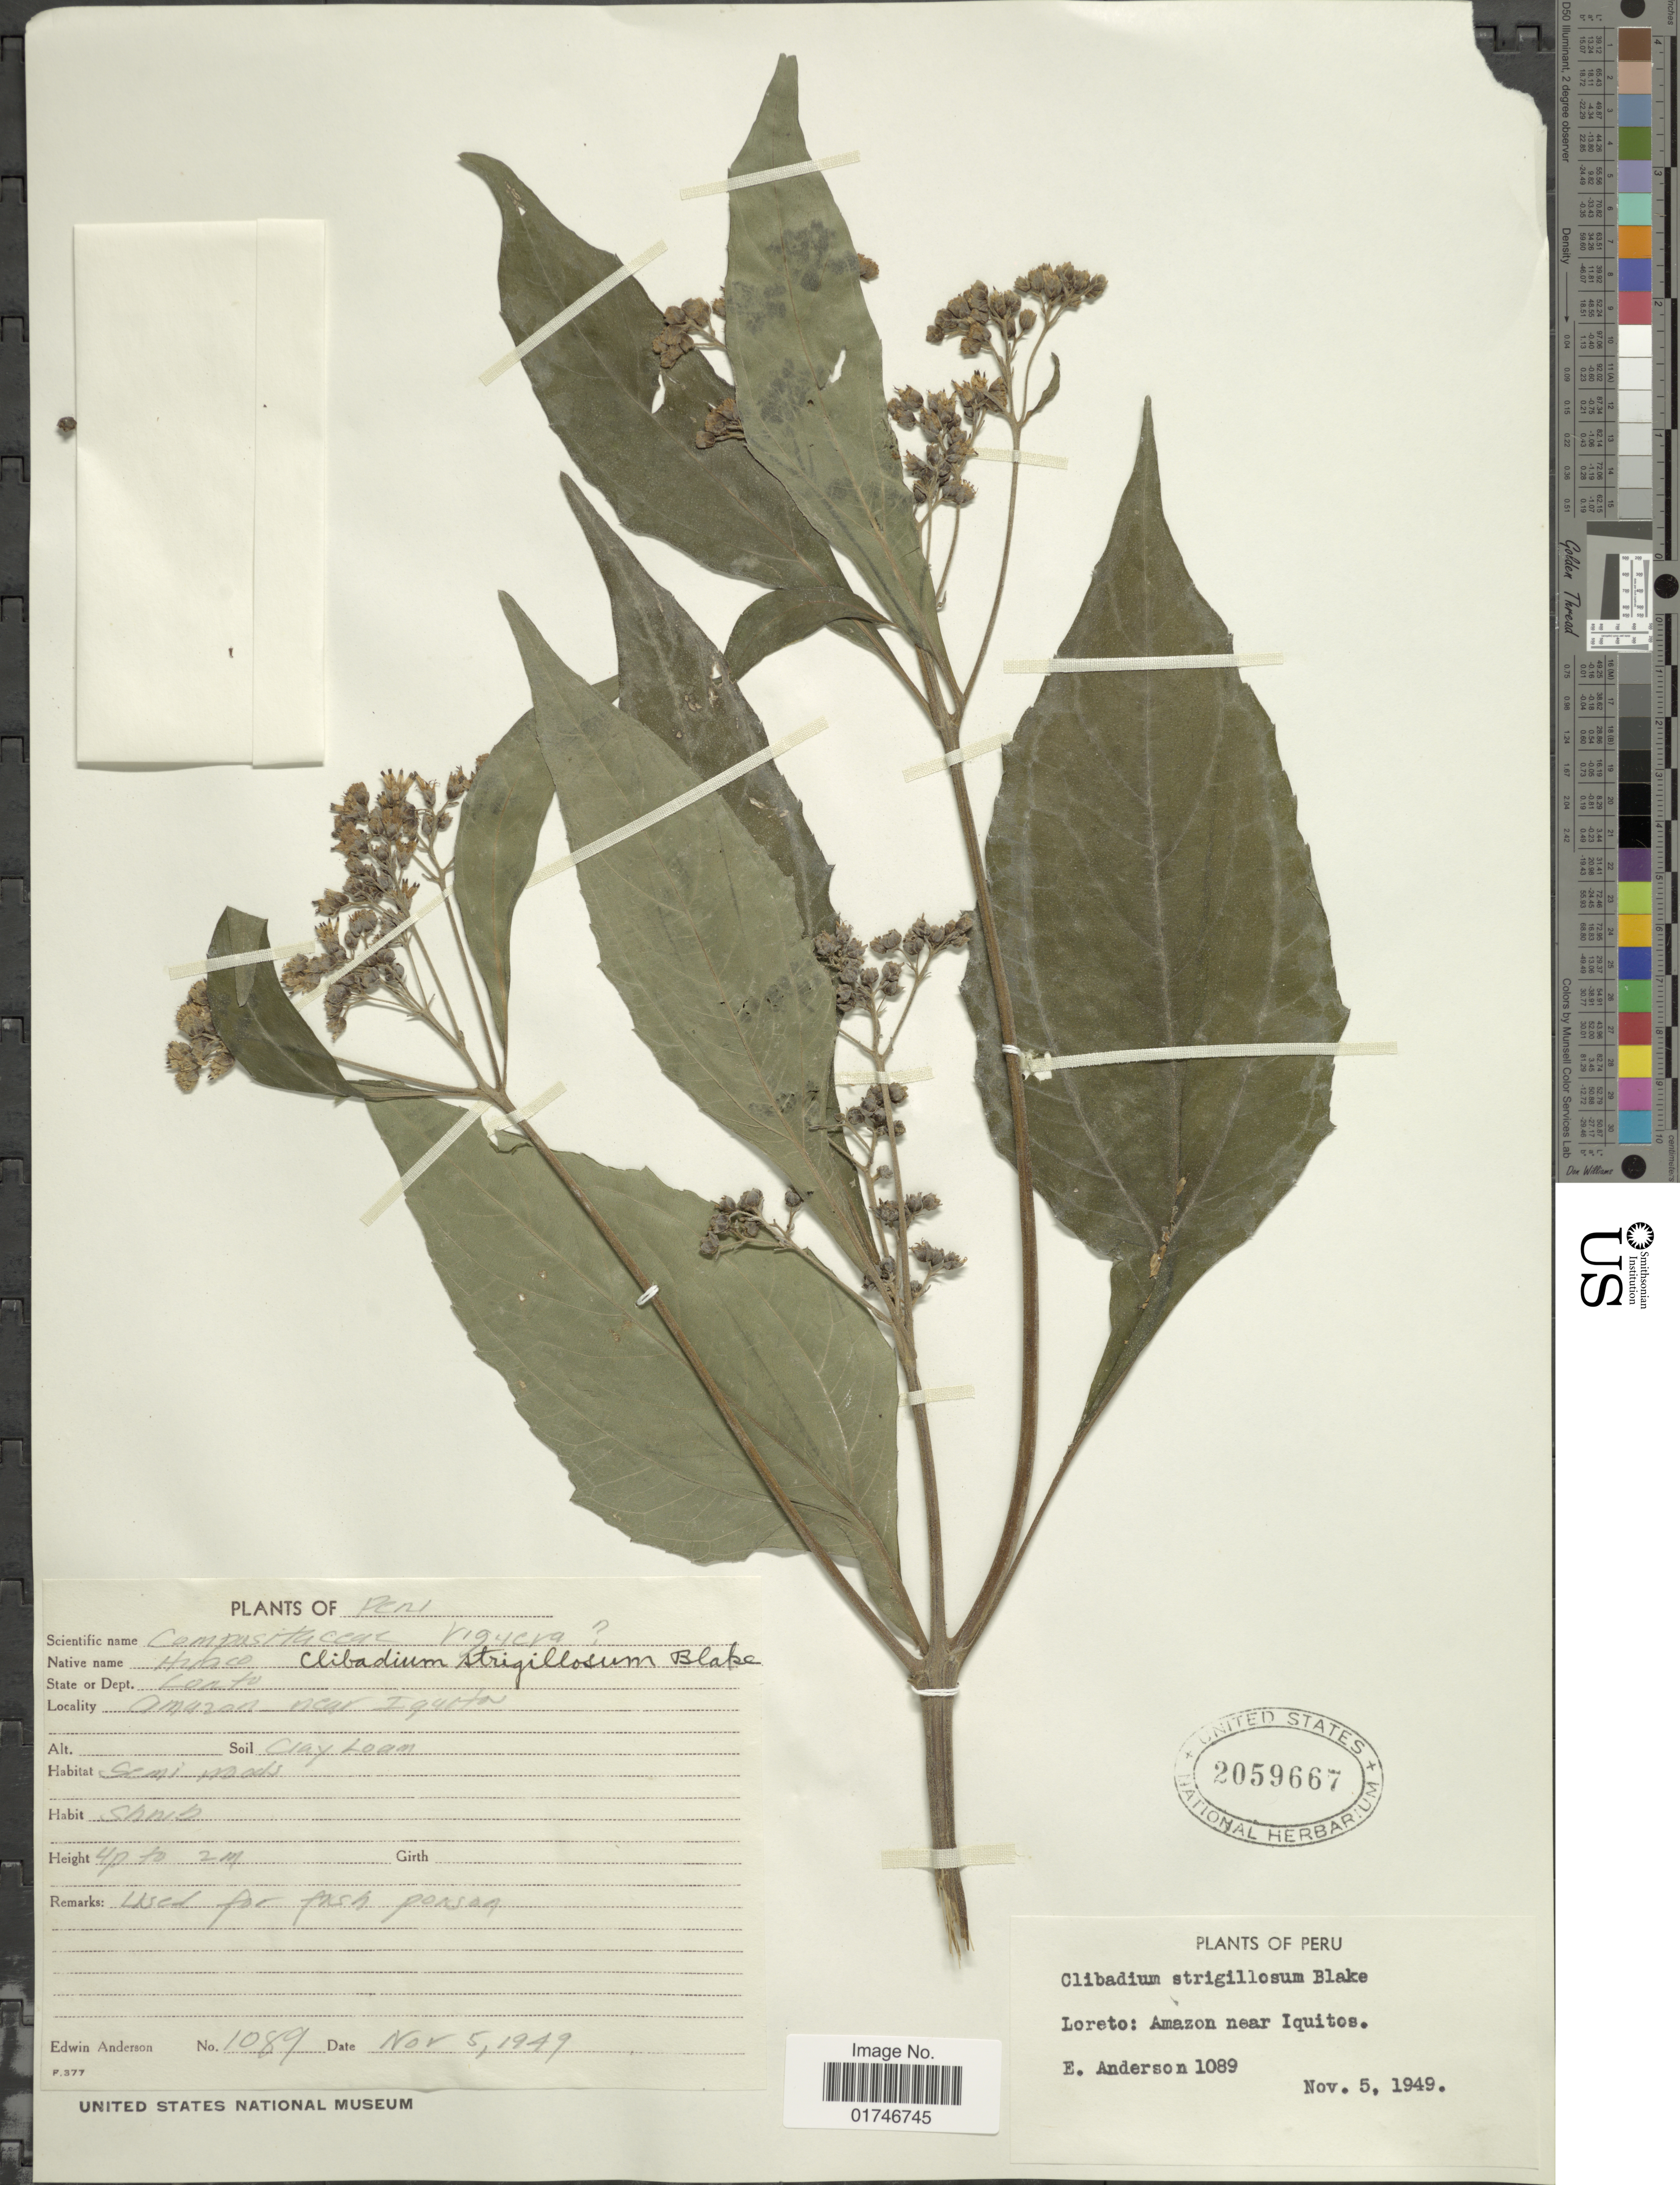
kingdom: Plantae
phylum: Tracheophyta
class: Magnoliopsida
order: Asterales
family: Asteraceae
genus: Clibadium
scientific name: Clibadium strigillosum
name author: S.F. Blake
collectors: E. Anderson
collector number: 1089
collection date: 1949-11-05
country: Peru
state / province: Loreto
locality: Loreto: Amazon near Iquitos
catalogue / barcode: US 2059667